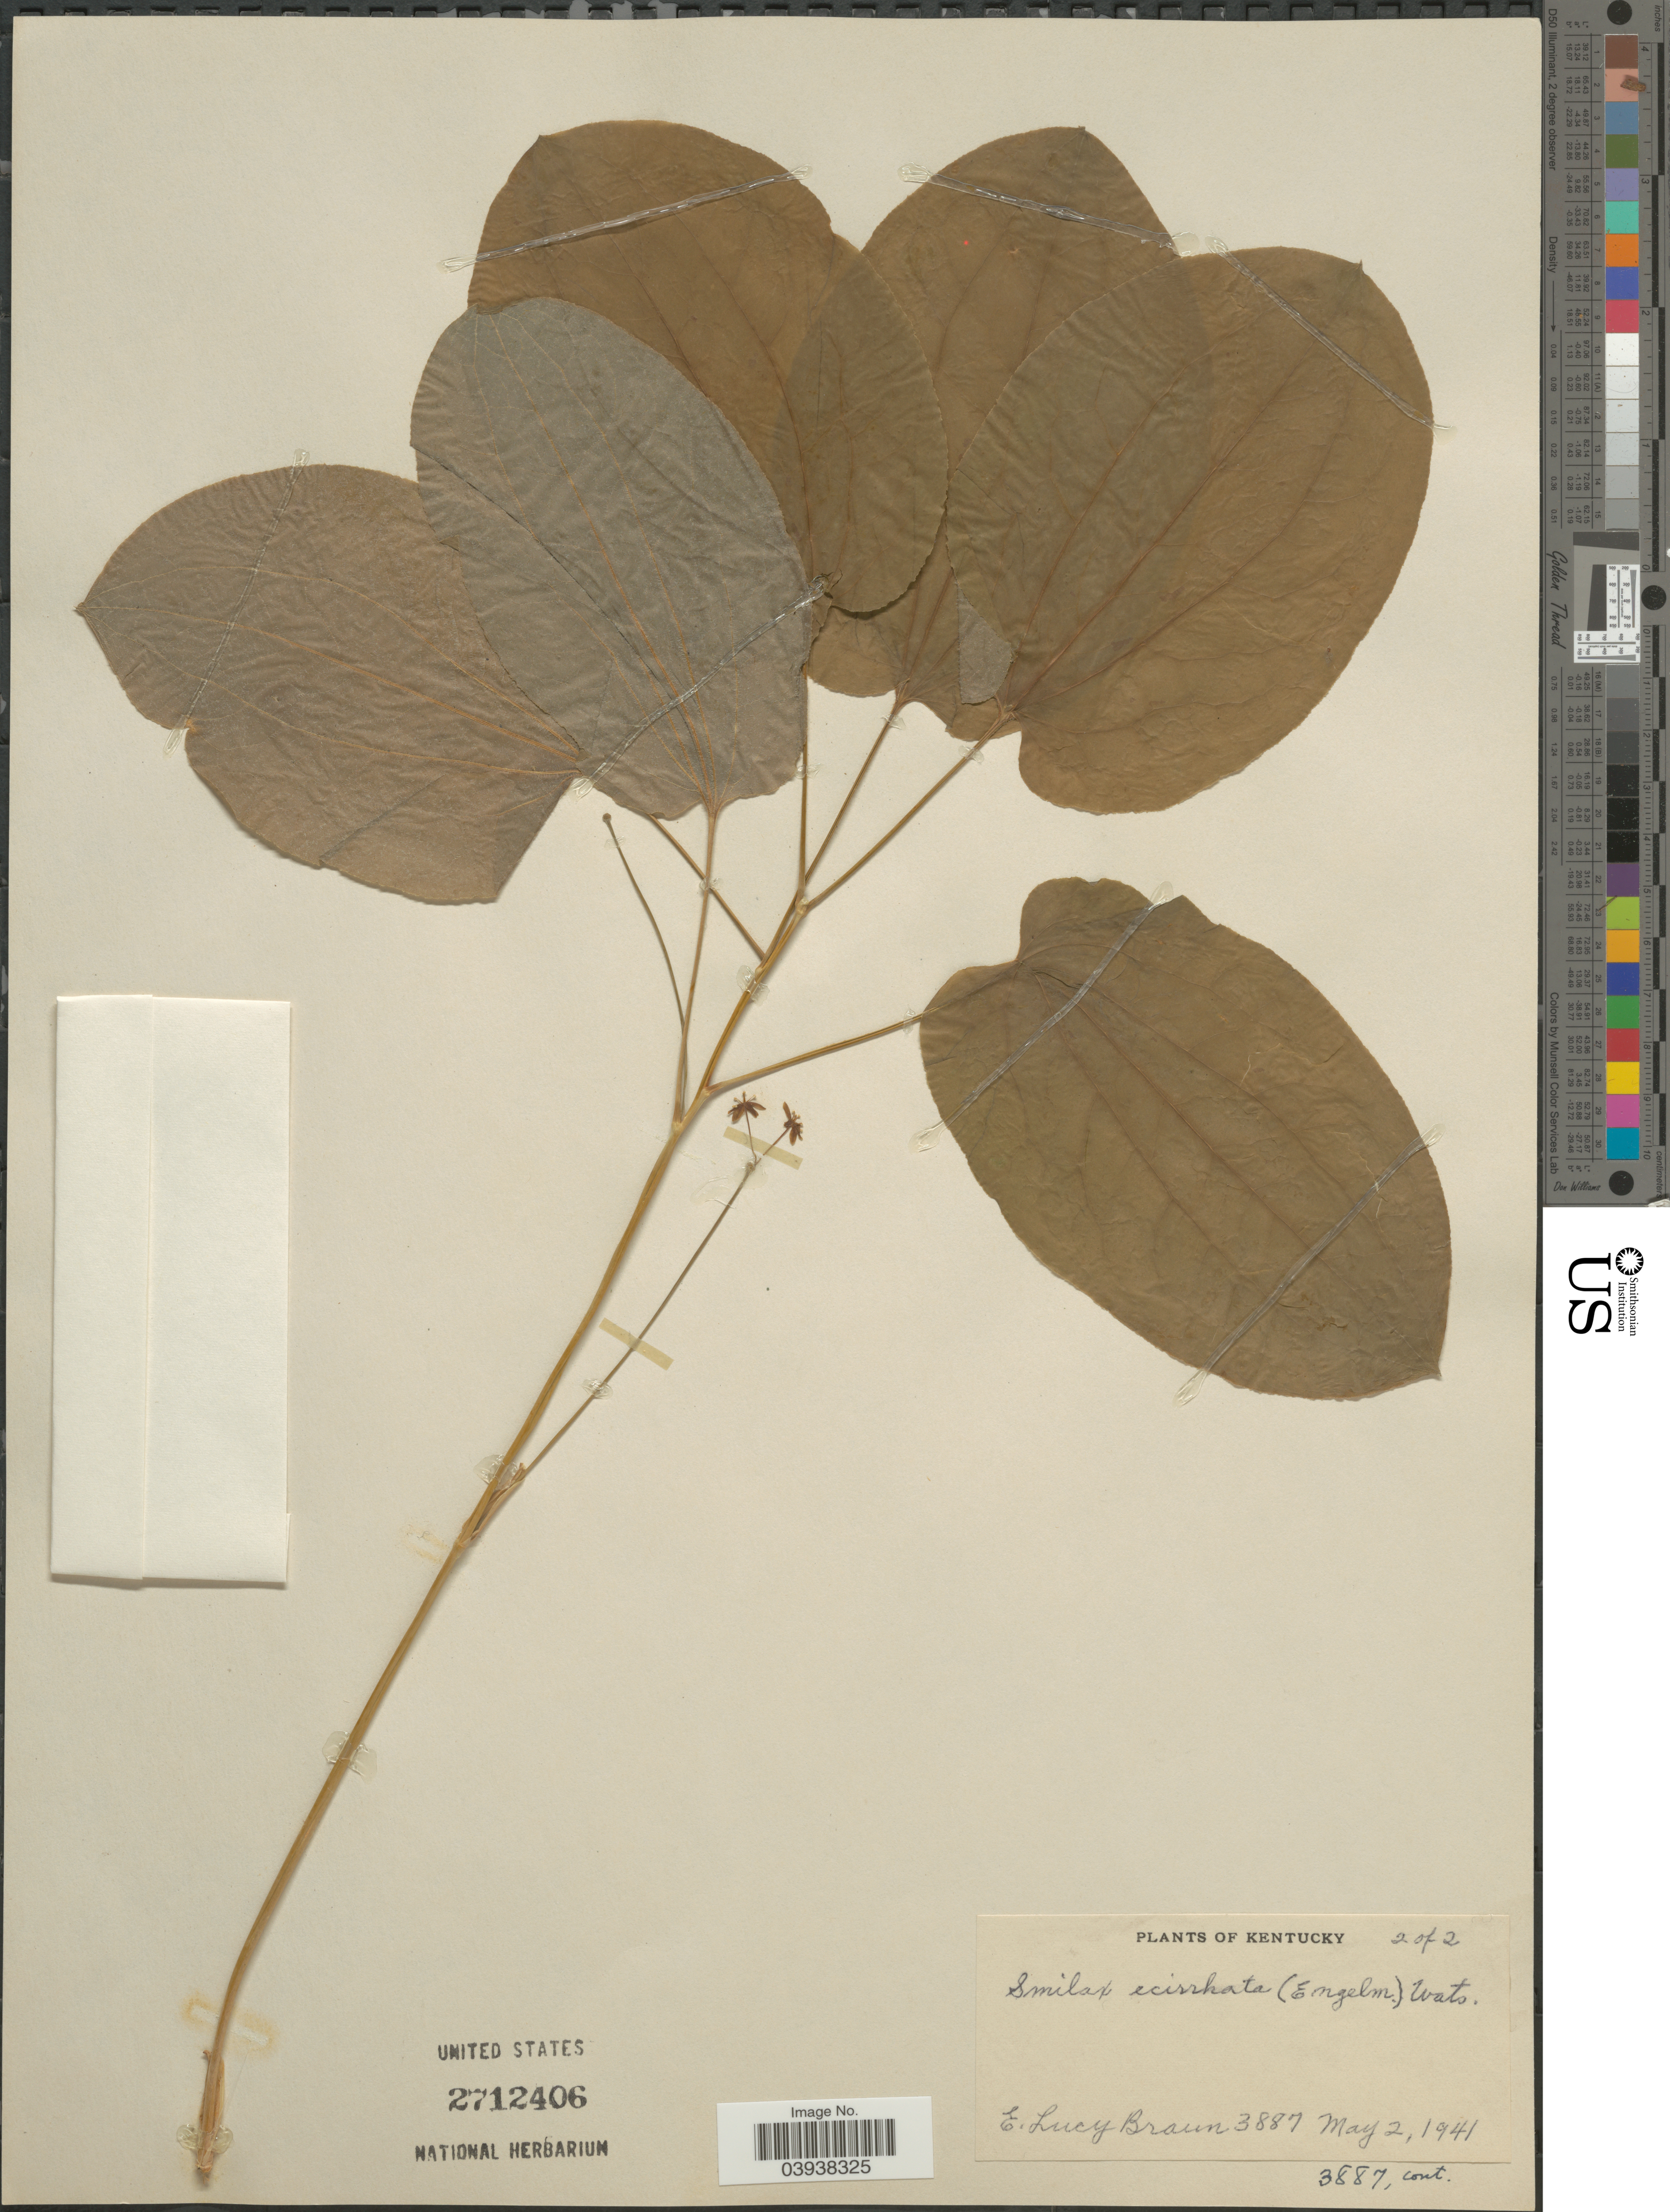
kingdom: Plantae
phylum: Tracheophyta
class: Liliopsida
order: Liliales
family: Smilacaceae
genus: Smilax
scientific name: Smilax ecirrhata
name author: (Engelm. ex Kunth) S. Watson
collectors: E. L. Braun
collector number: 3887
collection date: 1941-05-02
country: United States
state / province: Kentucky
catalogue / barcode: US 2712406